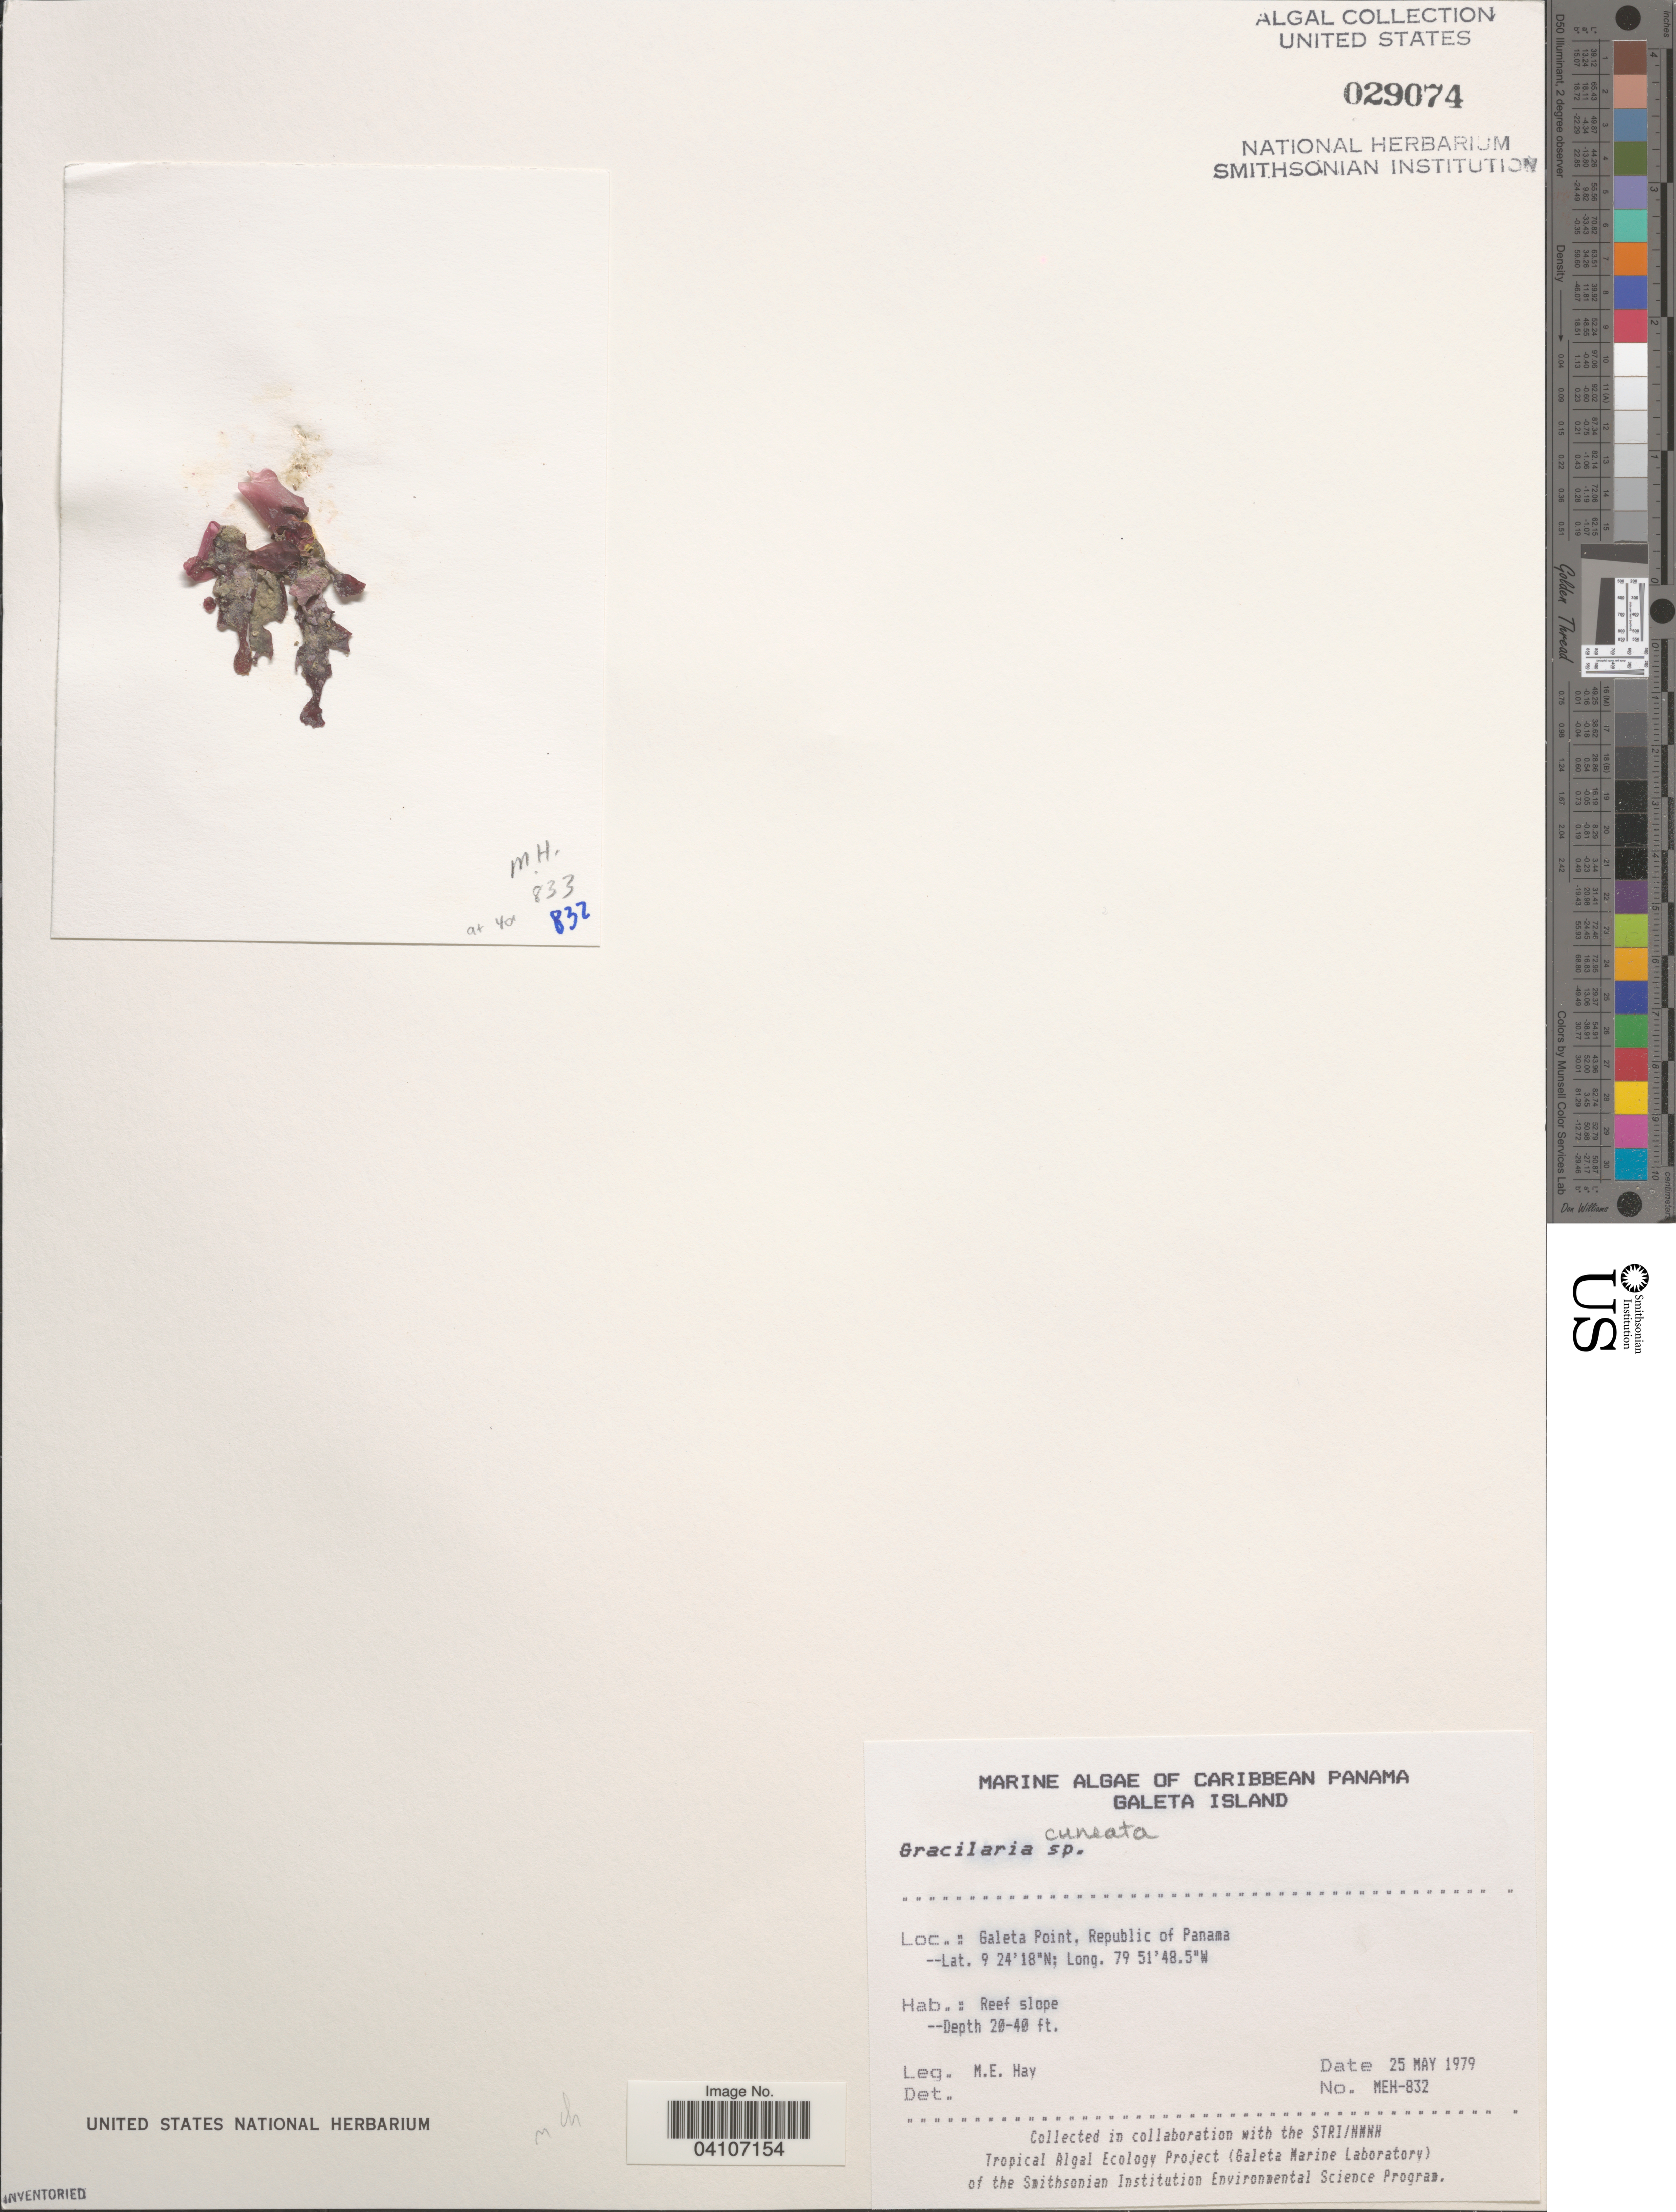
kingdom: Plantae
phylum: Rhodophyta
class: Florideophyceae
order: Gracilariales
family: Gracilariaceae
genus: Gracilaria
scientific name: Gracilaria cuneata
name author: Aresch.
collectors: M. E. Hay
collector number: MEH-832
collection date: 1979-05-25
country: Panama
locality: Caribbean Panama. Galeta Island. Galeta Point, Republic of Panama.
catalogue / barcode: US 29074